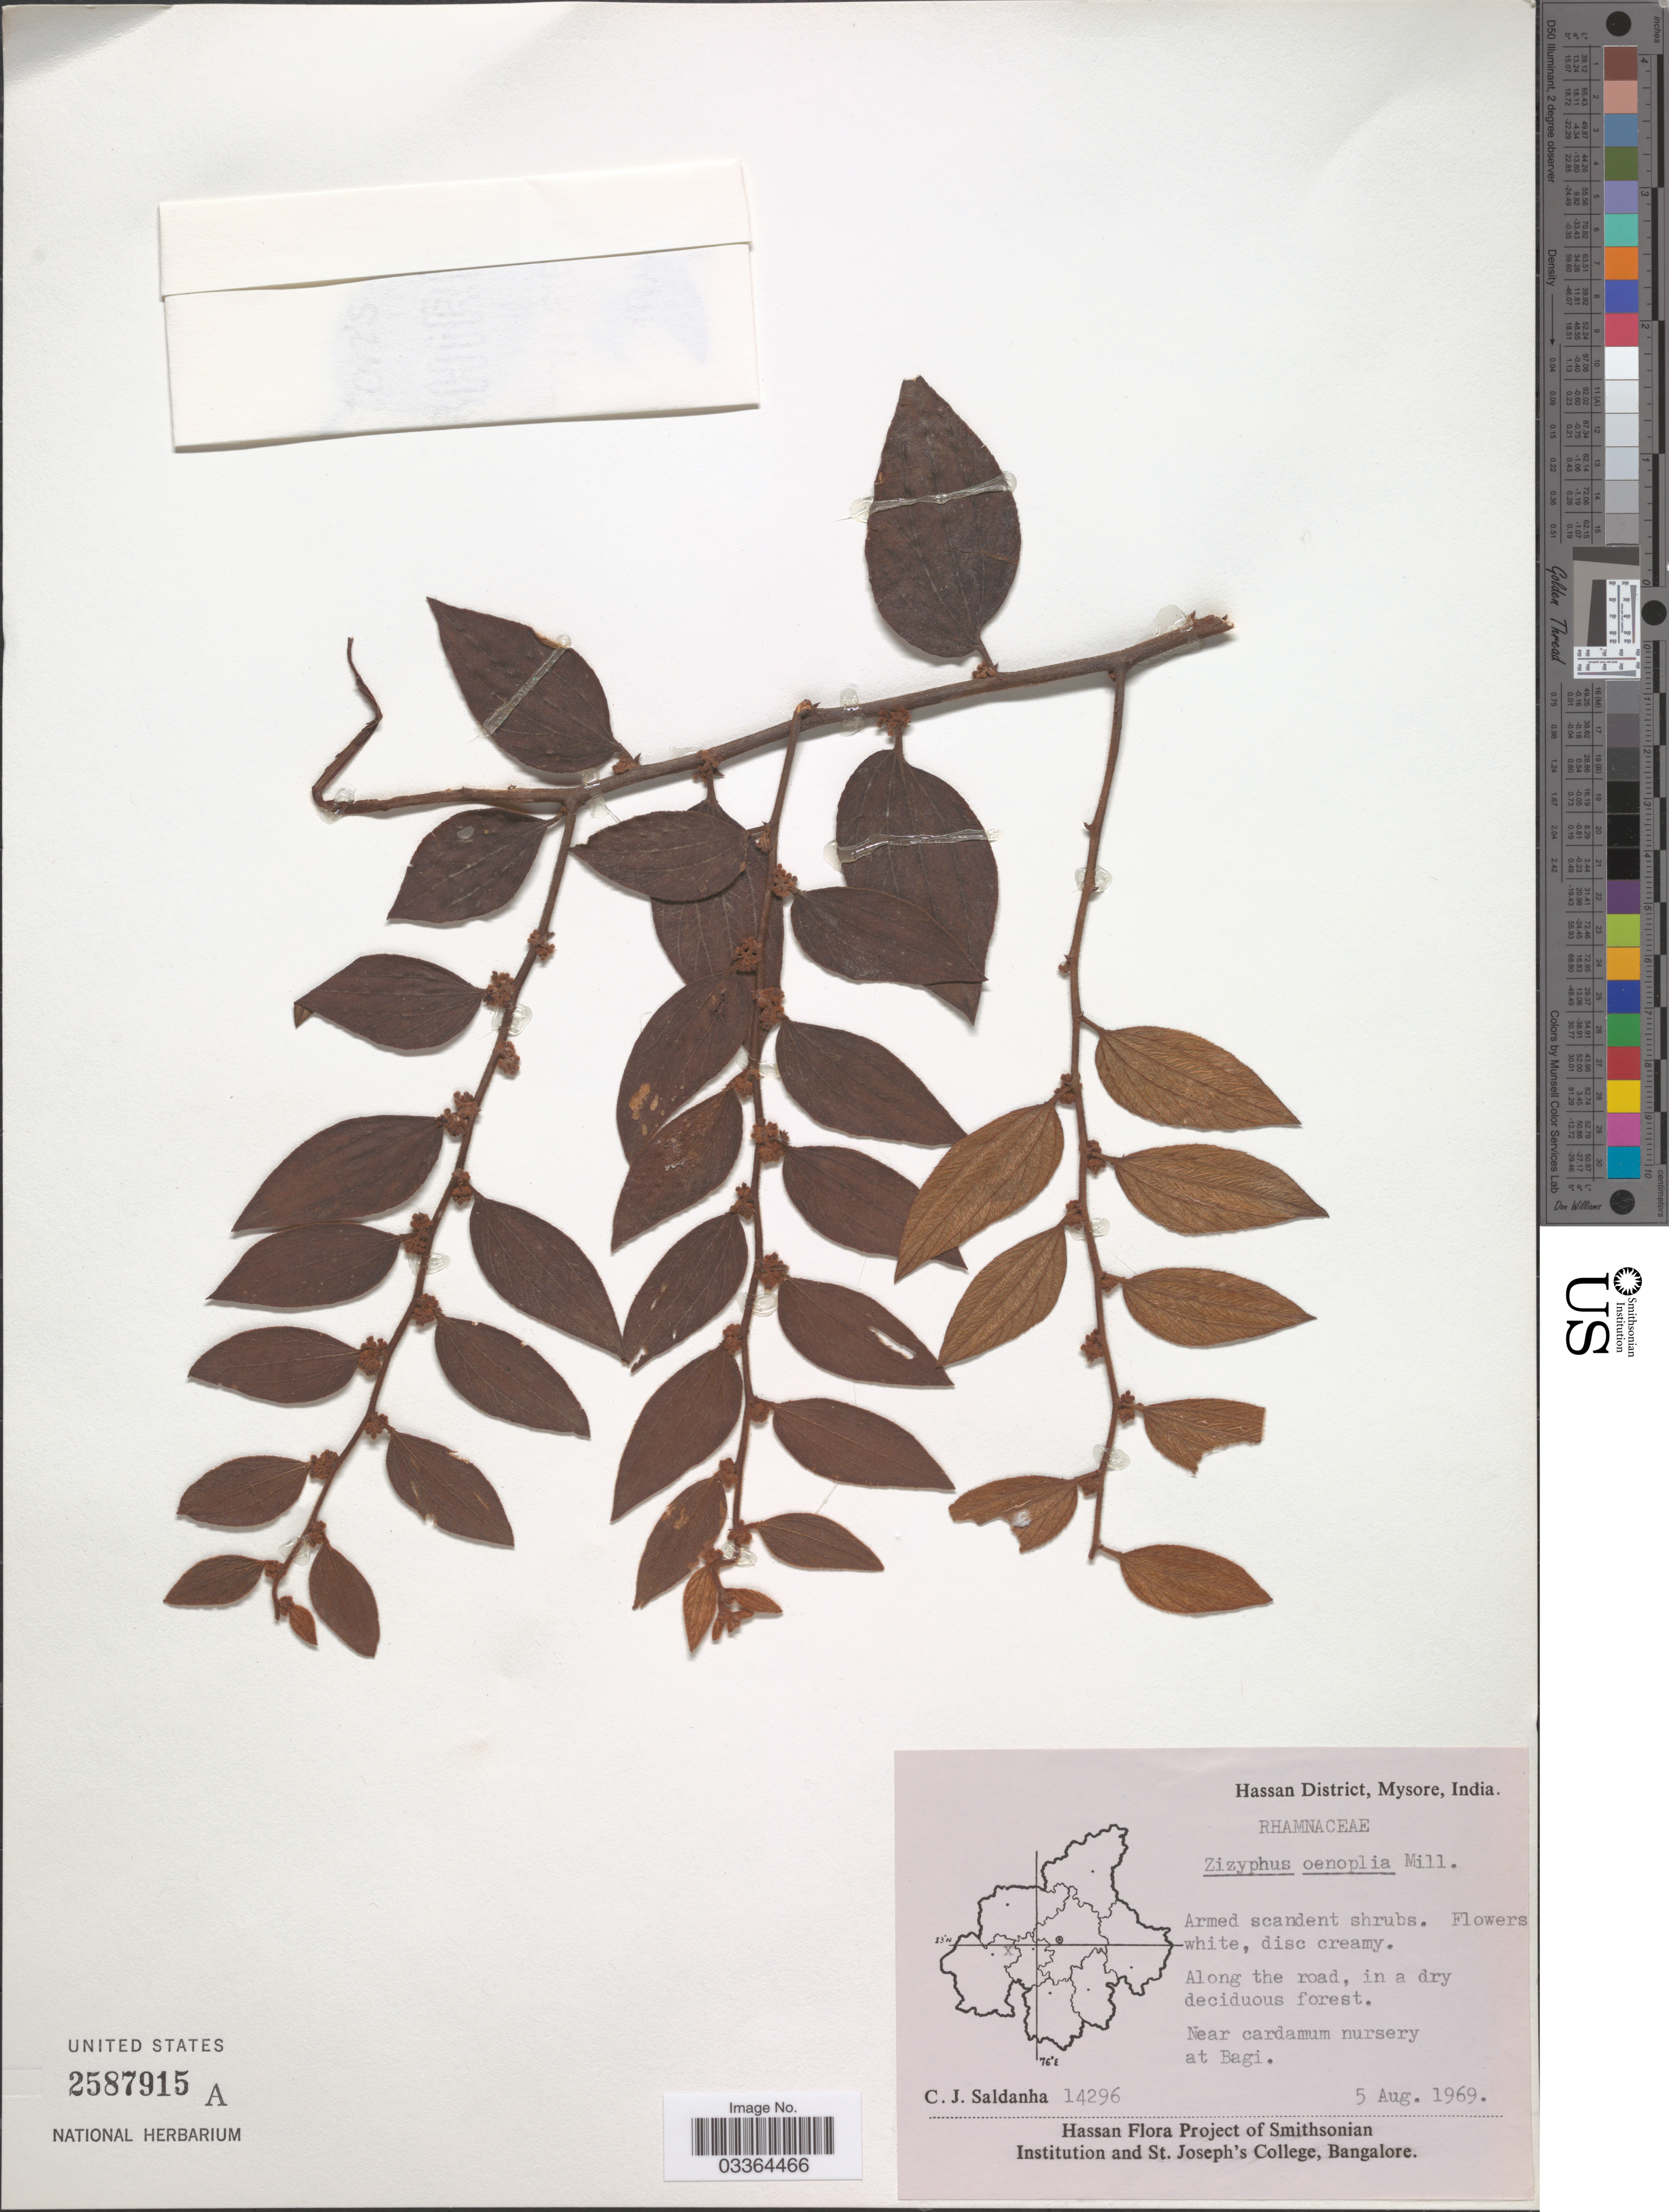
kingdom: Plantae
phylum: Tracheophyta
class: Magnoliopsida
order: Rosales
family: Rhamnaceae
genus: Ziziphus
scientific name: Ziziphus oenopolia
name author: (L.) Mill.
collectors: C. J. Saldanha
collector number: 14296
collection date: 1969-08-05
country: India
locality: Hassan District, Mysore. Near cardamum nursery at Bagi.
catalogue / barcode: US 2587915A